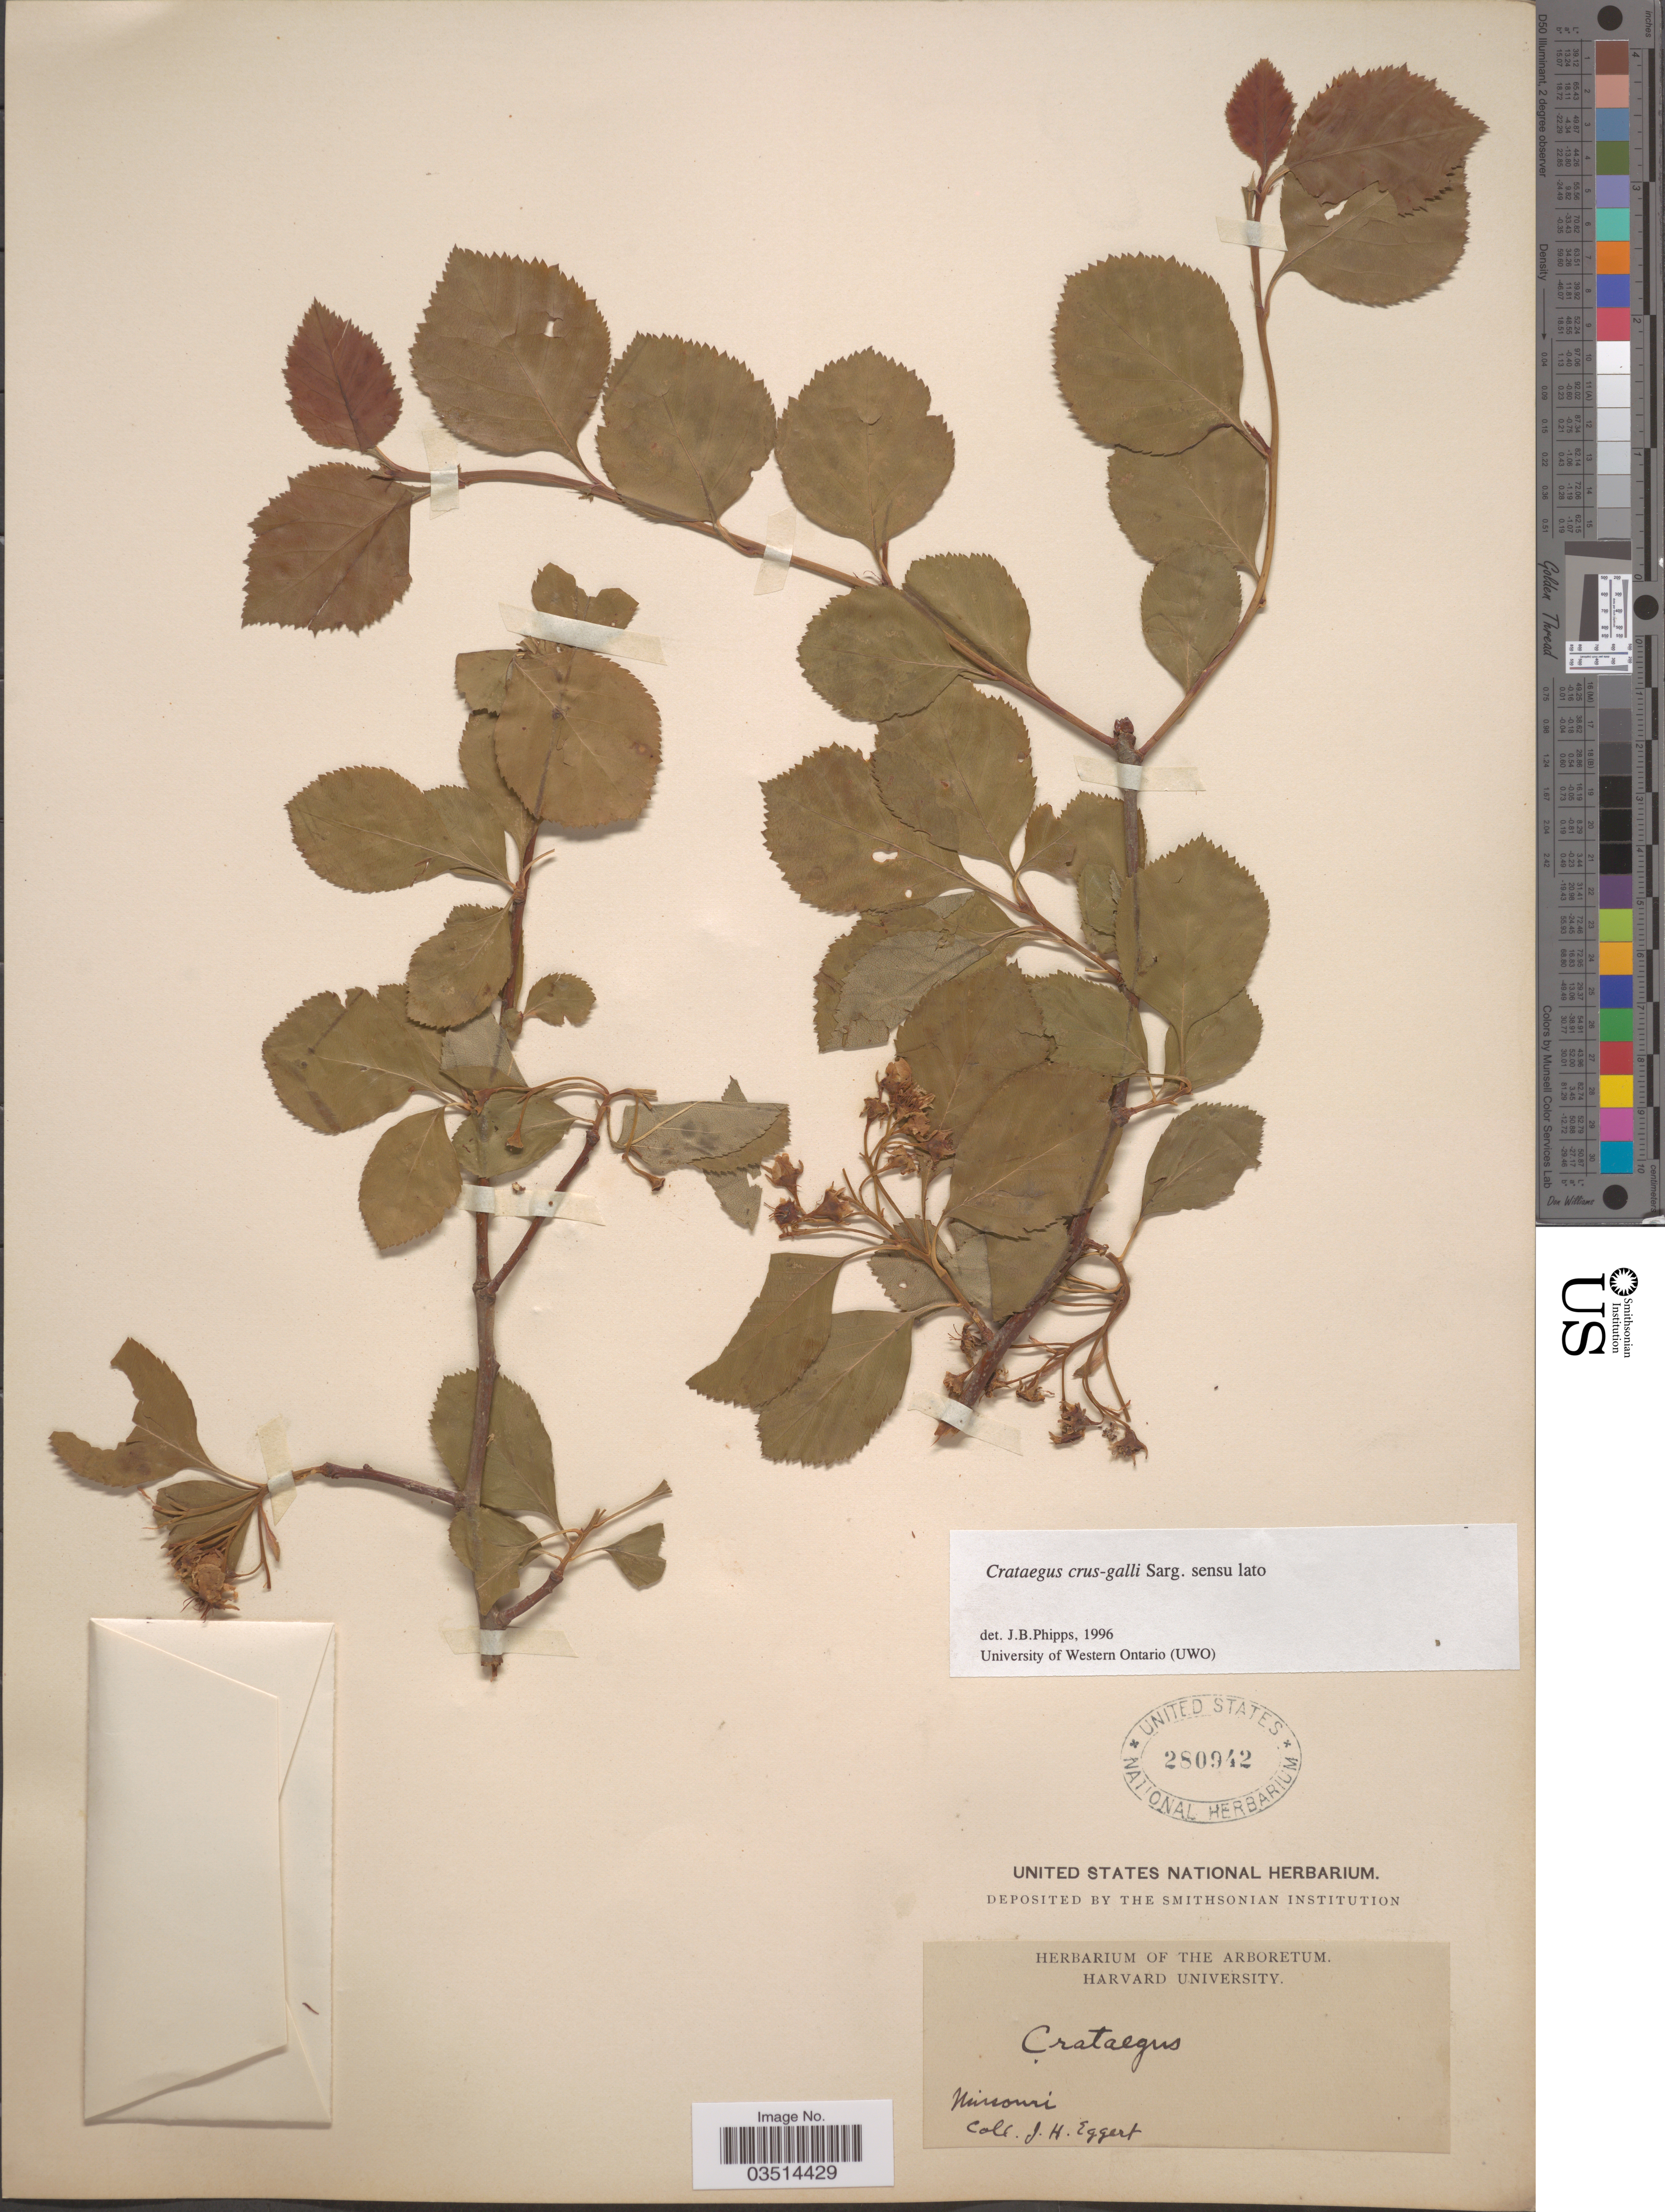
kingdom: Plantae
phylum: Tracheophyta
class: Magnoliopsida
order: Rosales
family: Rosaceae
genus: Crataegus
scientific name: Crataegus crus-galli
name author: L.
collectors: J. Eggert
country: United States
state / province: Missouri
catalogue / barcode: US 280942